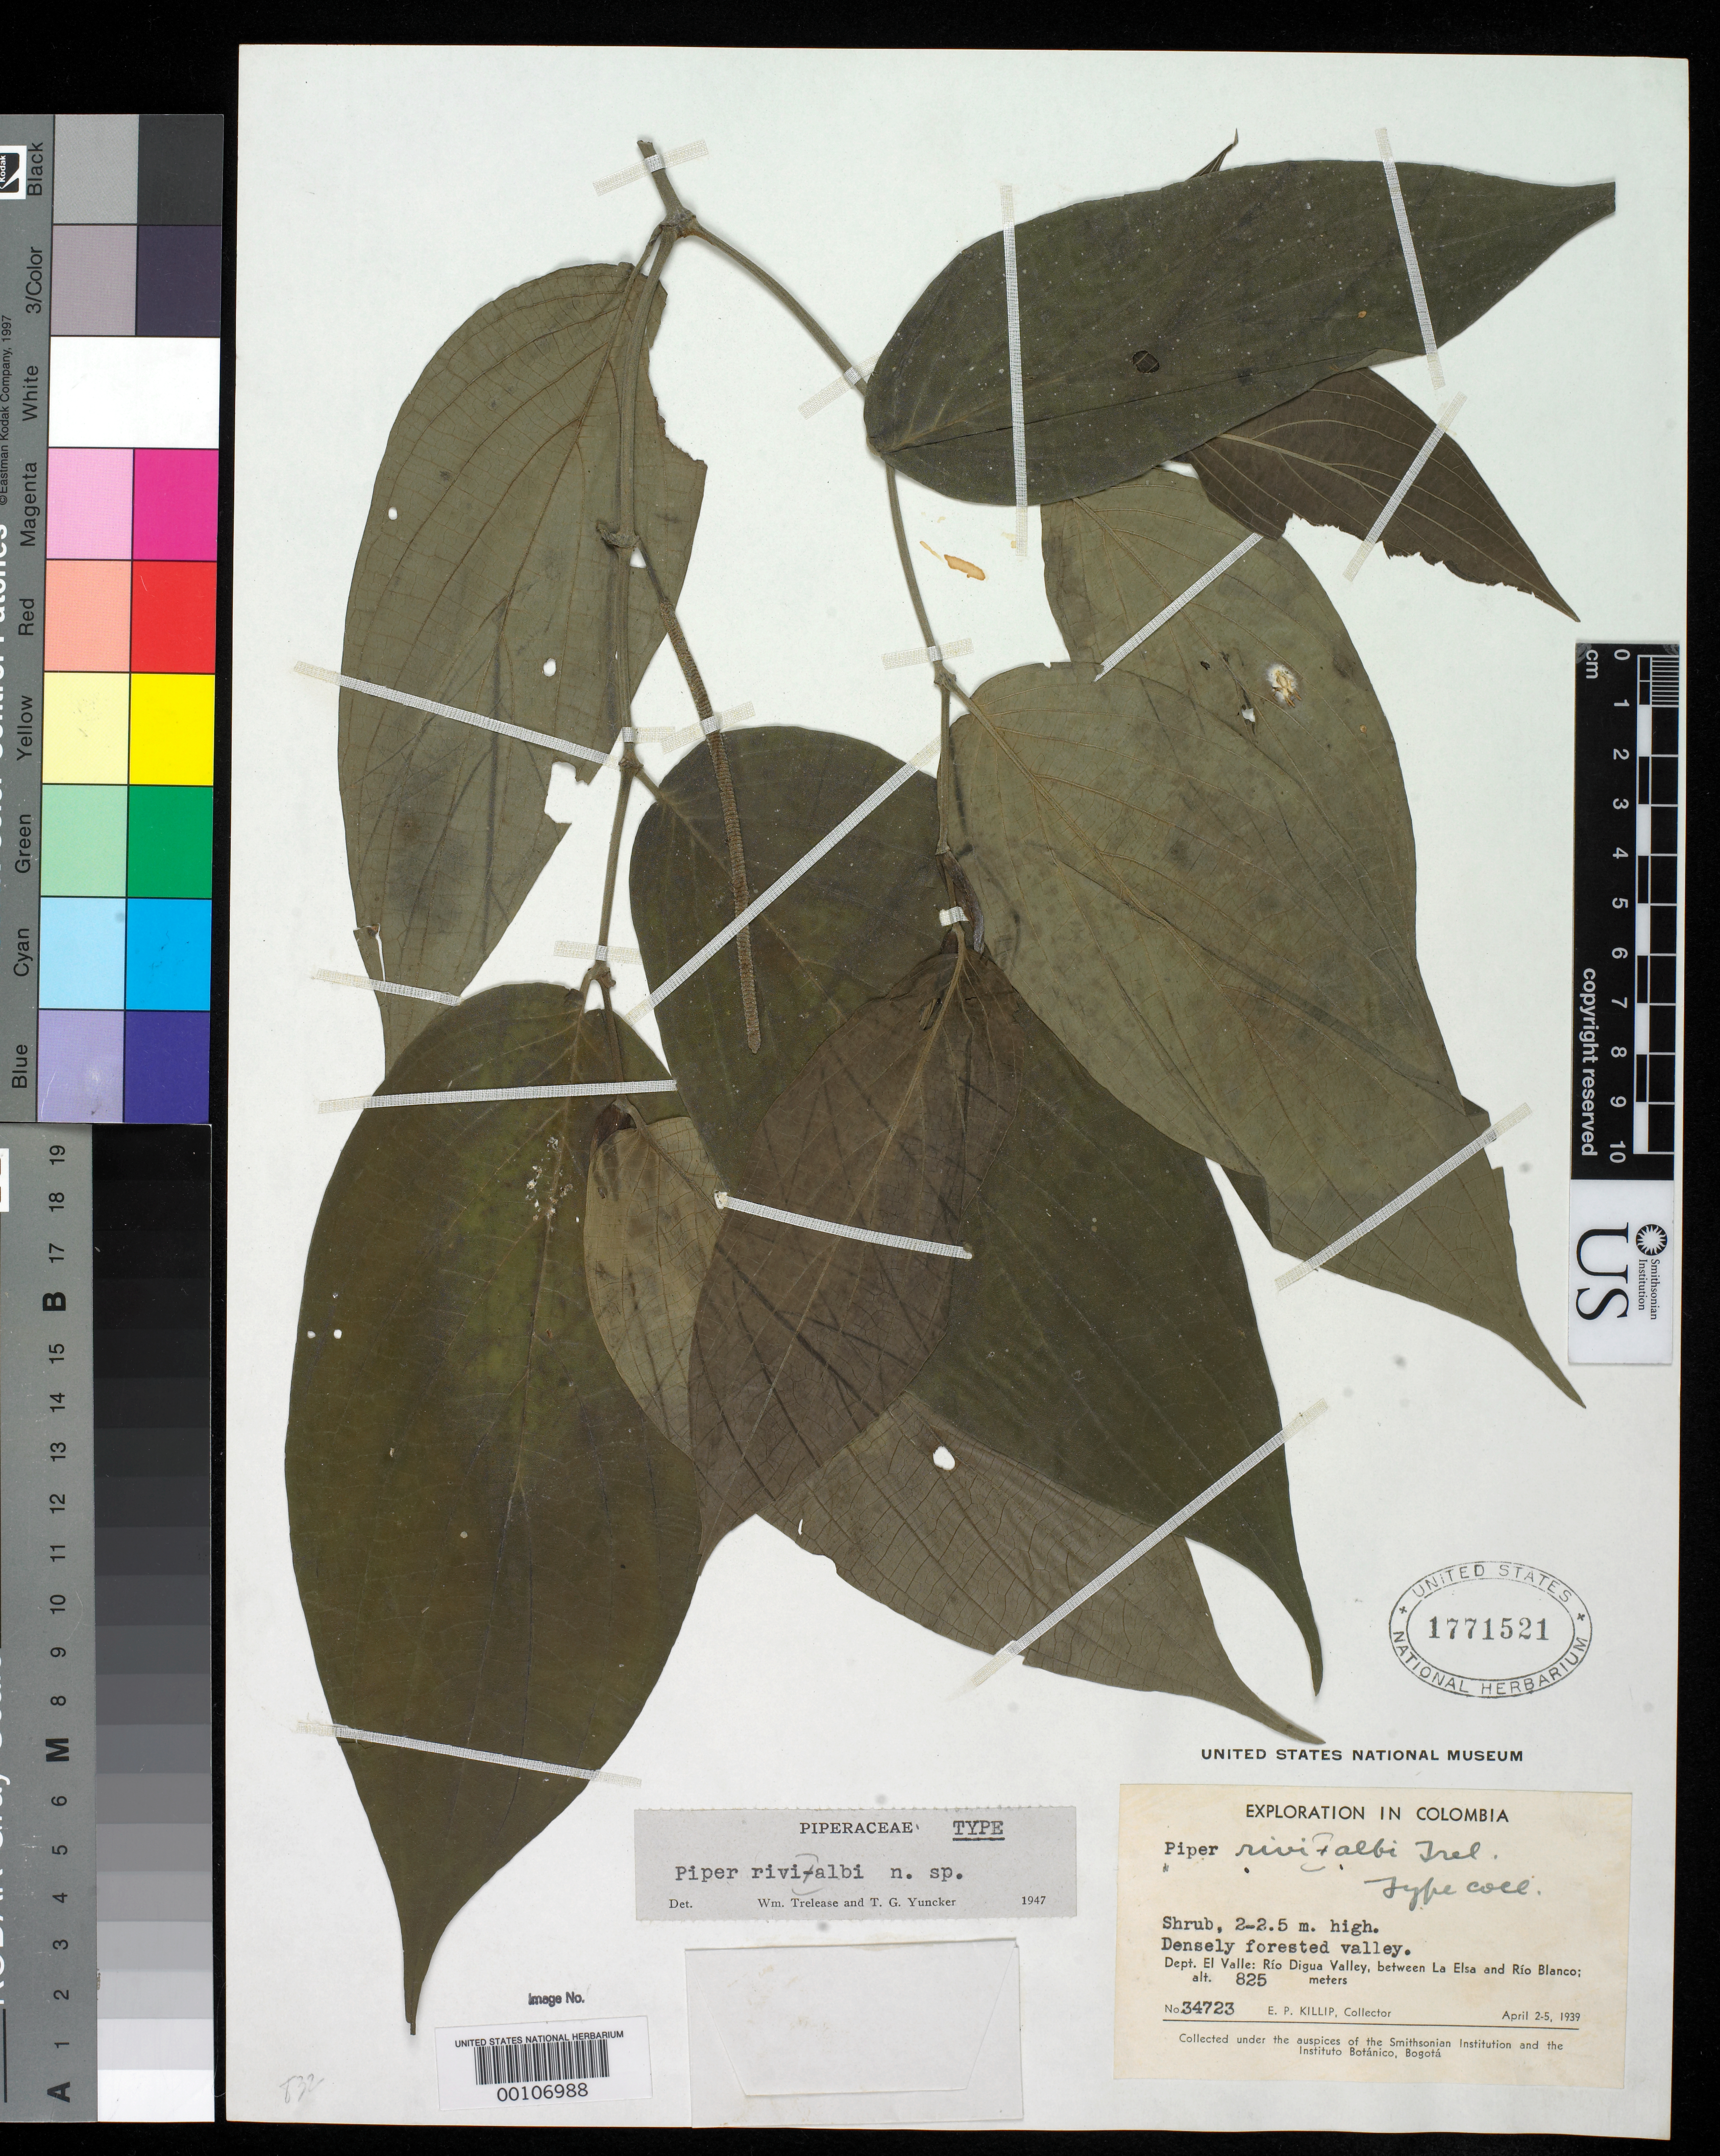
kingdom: Plantae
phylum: Tracheophyta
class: Magnoliopsida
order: Piperales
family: Piperaceae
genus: Piper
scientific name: Piper rivialbi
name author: Trel. & Yunck.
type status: Holotype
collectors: E. P. Killip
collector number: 34723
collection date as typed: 02 Apr 1939 to 05 Apr 1939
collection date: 1939-04-02/1939-04-05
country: Colombia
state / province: Valle del Cauca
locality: Rio Digua Valley, between La Elsa and Rio Blanco.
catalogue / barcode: US 1771521